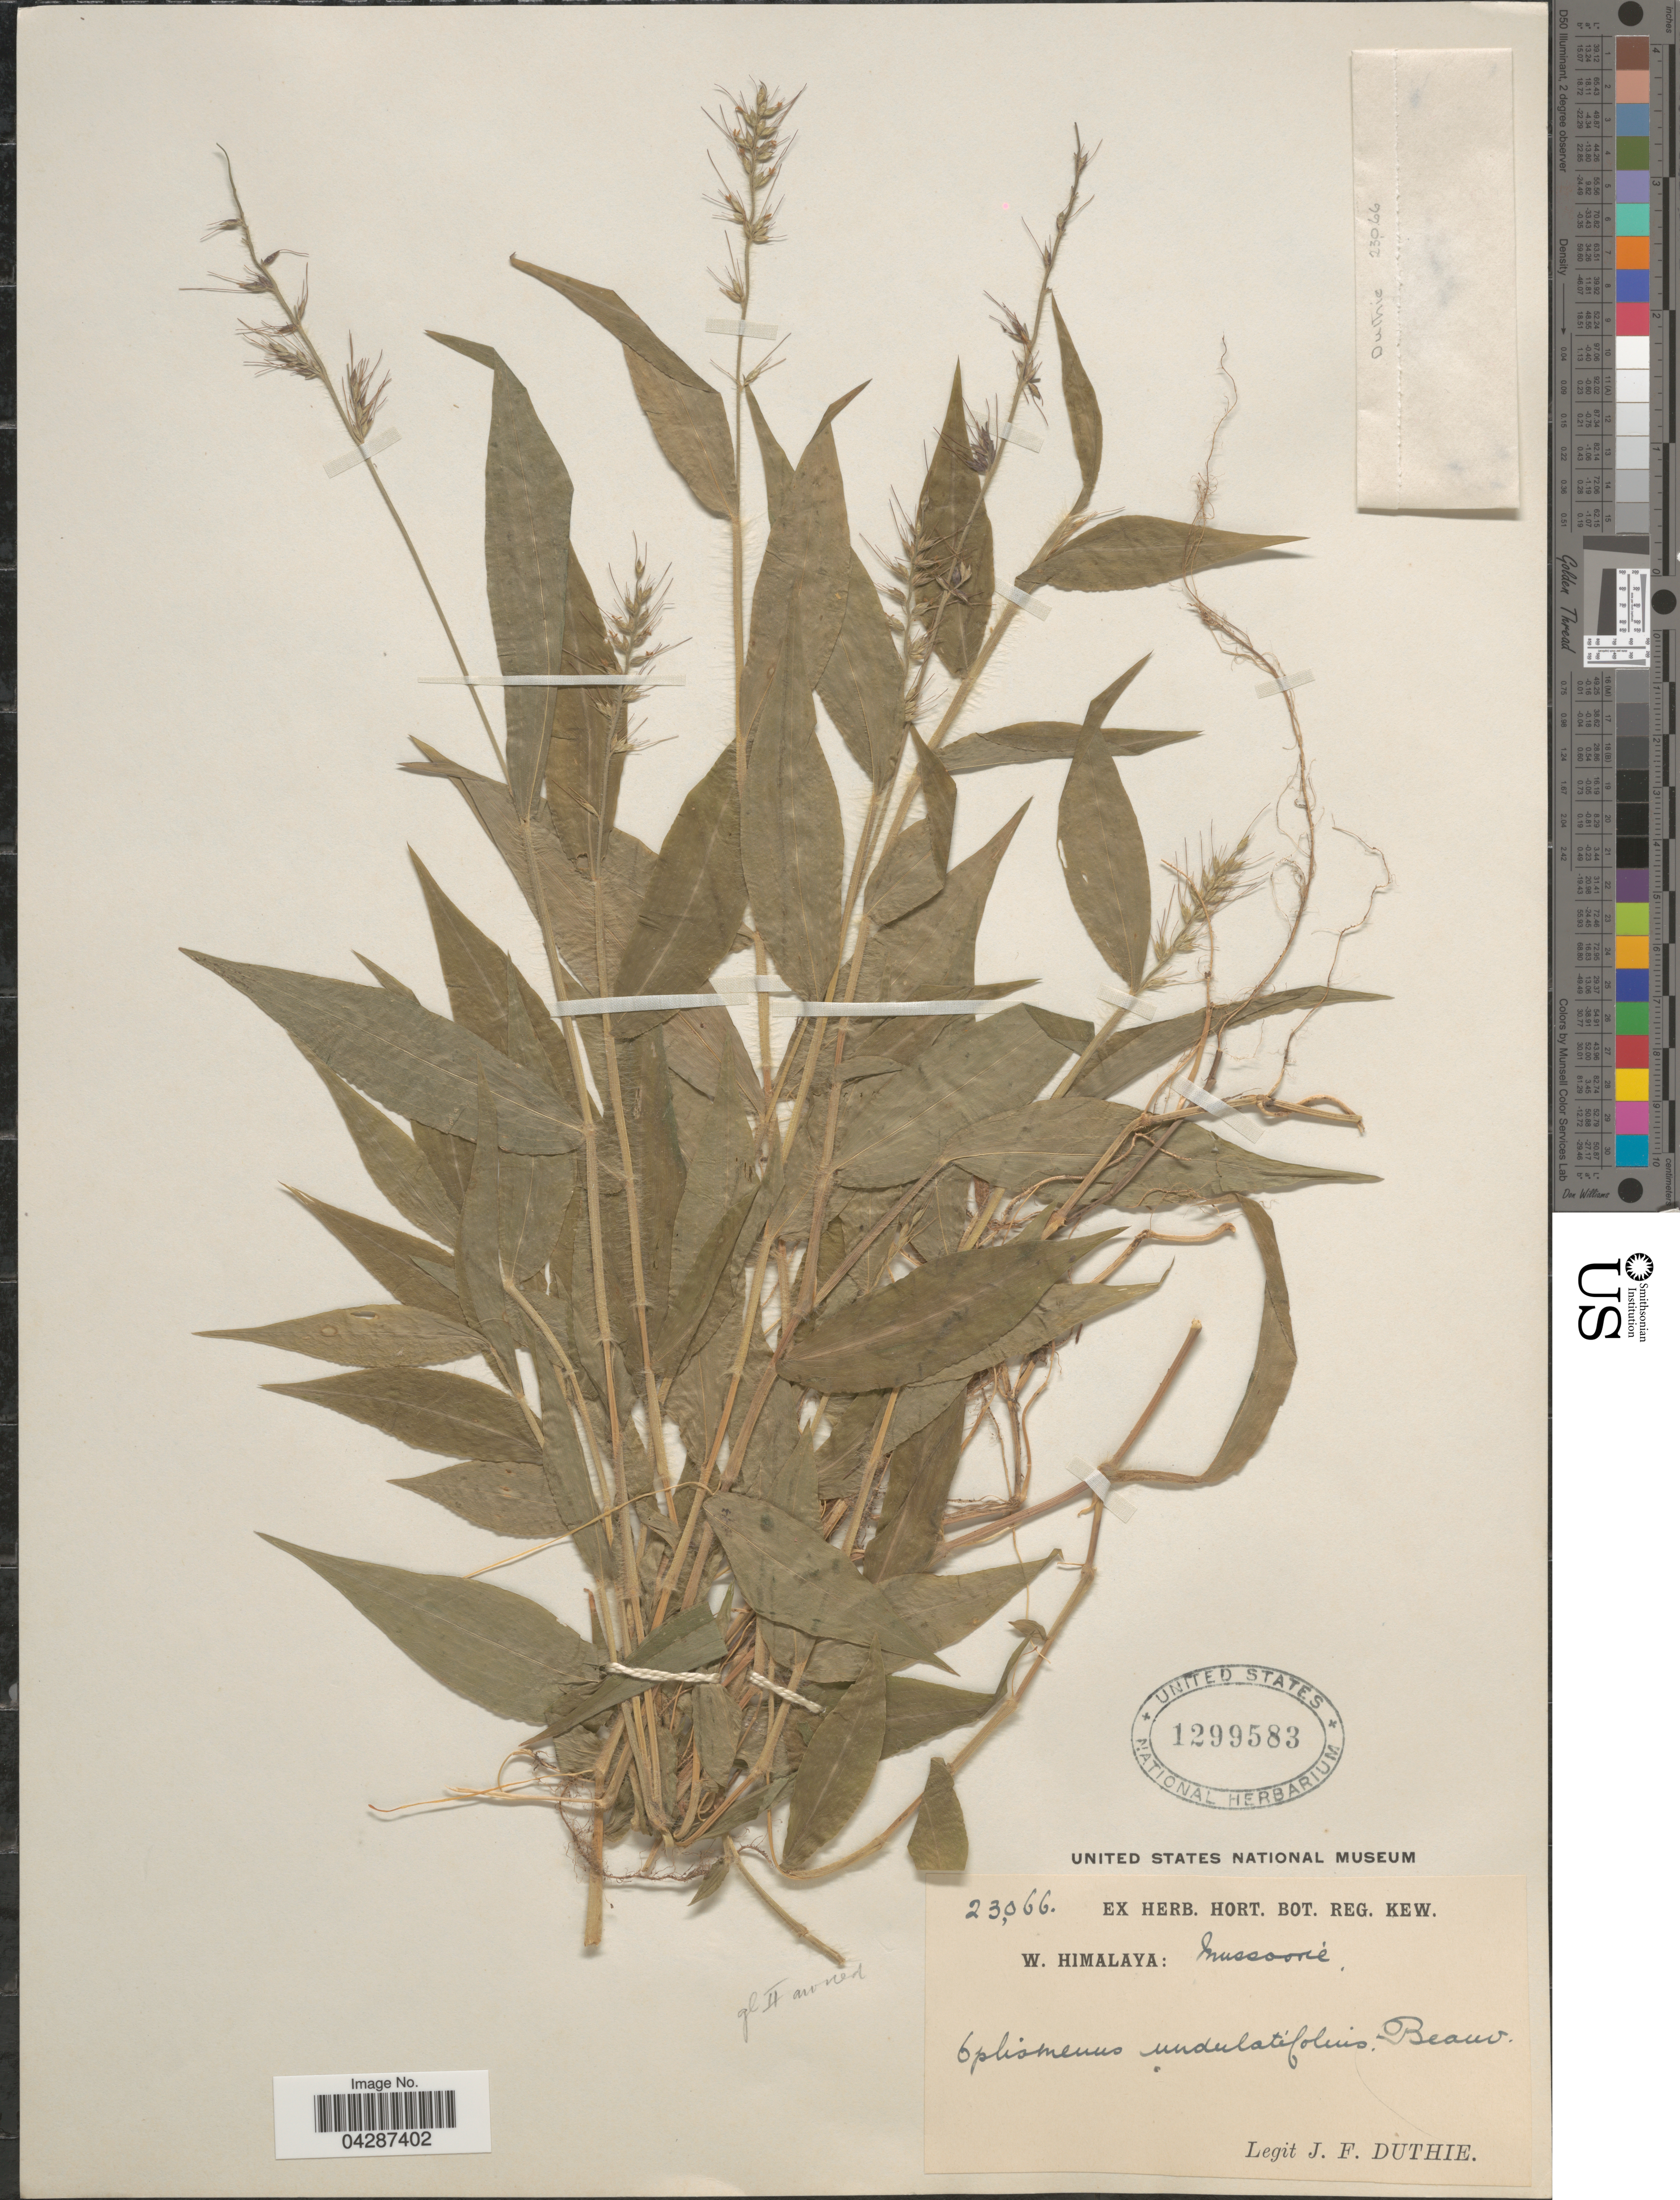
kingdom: Plantae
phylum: Tracheophyta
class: Liliopsida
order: Poales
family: Poaceae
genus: Oplismenus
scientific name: Oplismenus undulatifolius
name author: (Ard.) P. Beauv.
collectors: J. F. Duthie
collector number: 23066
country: India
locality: W. Himalaya: Mussoorie.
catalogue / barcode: US 1299583